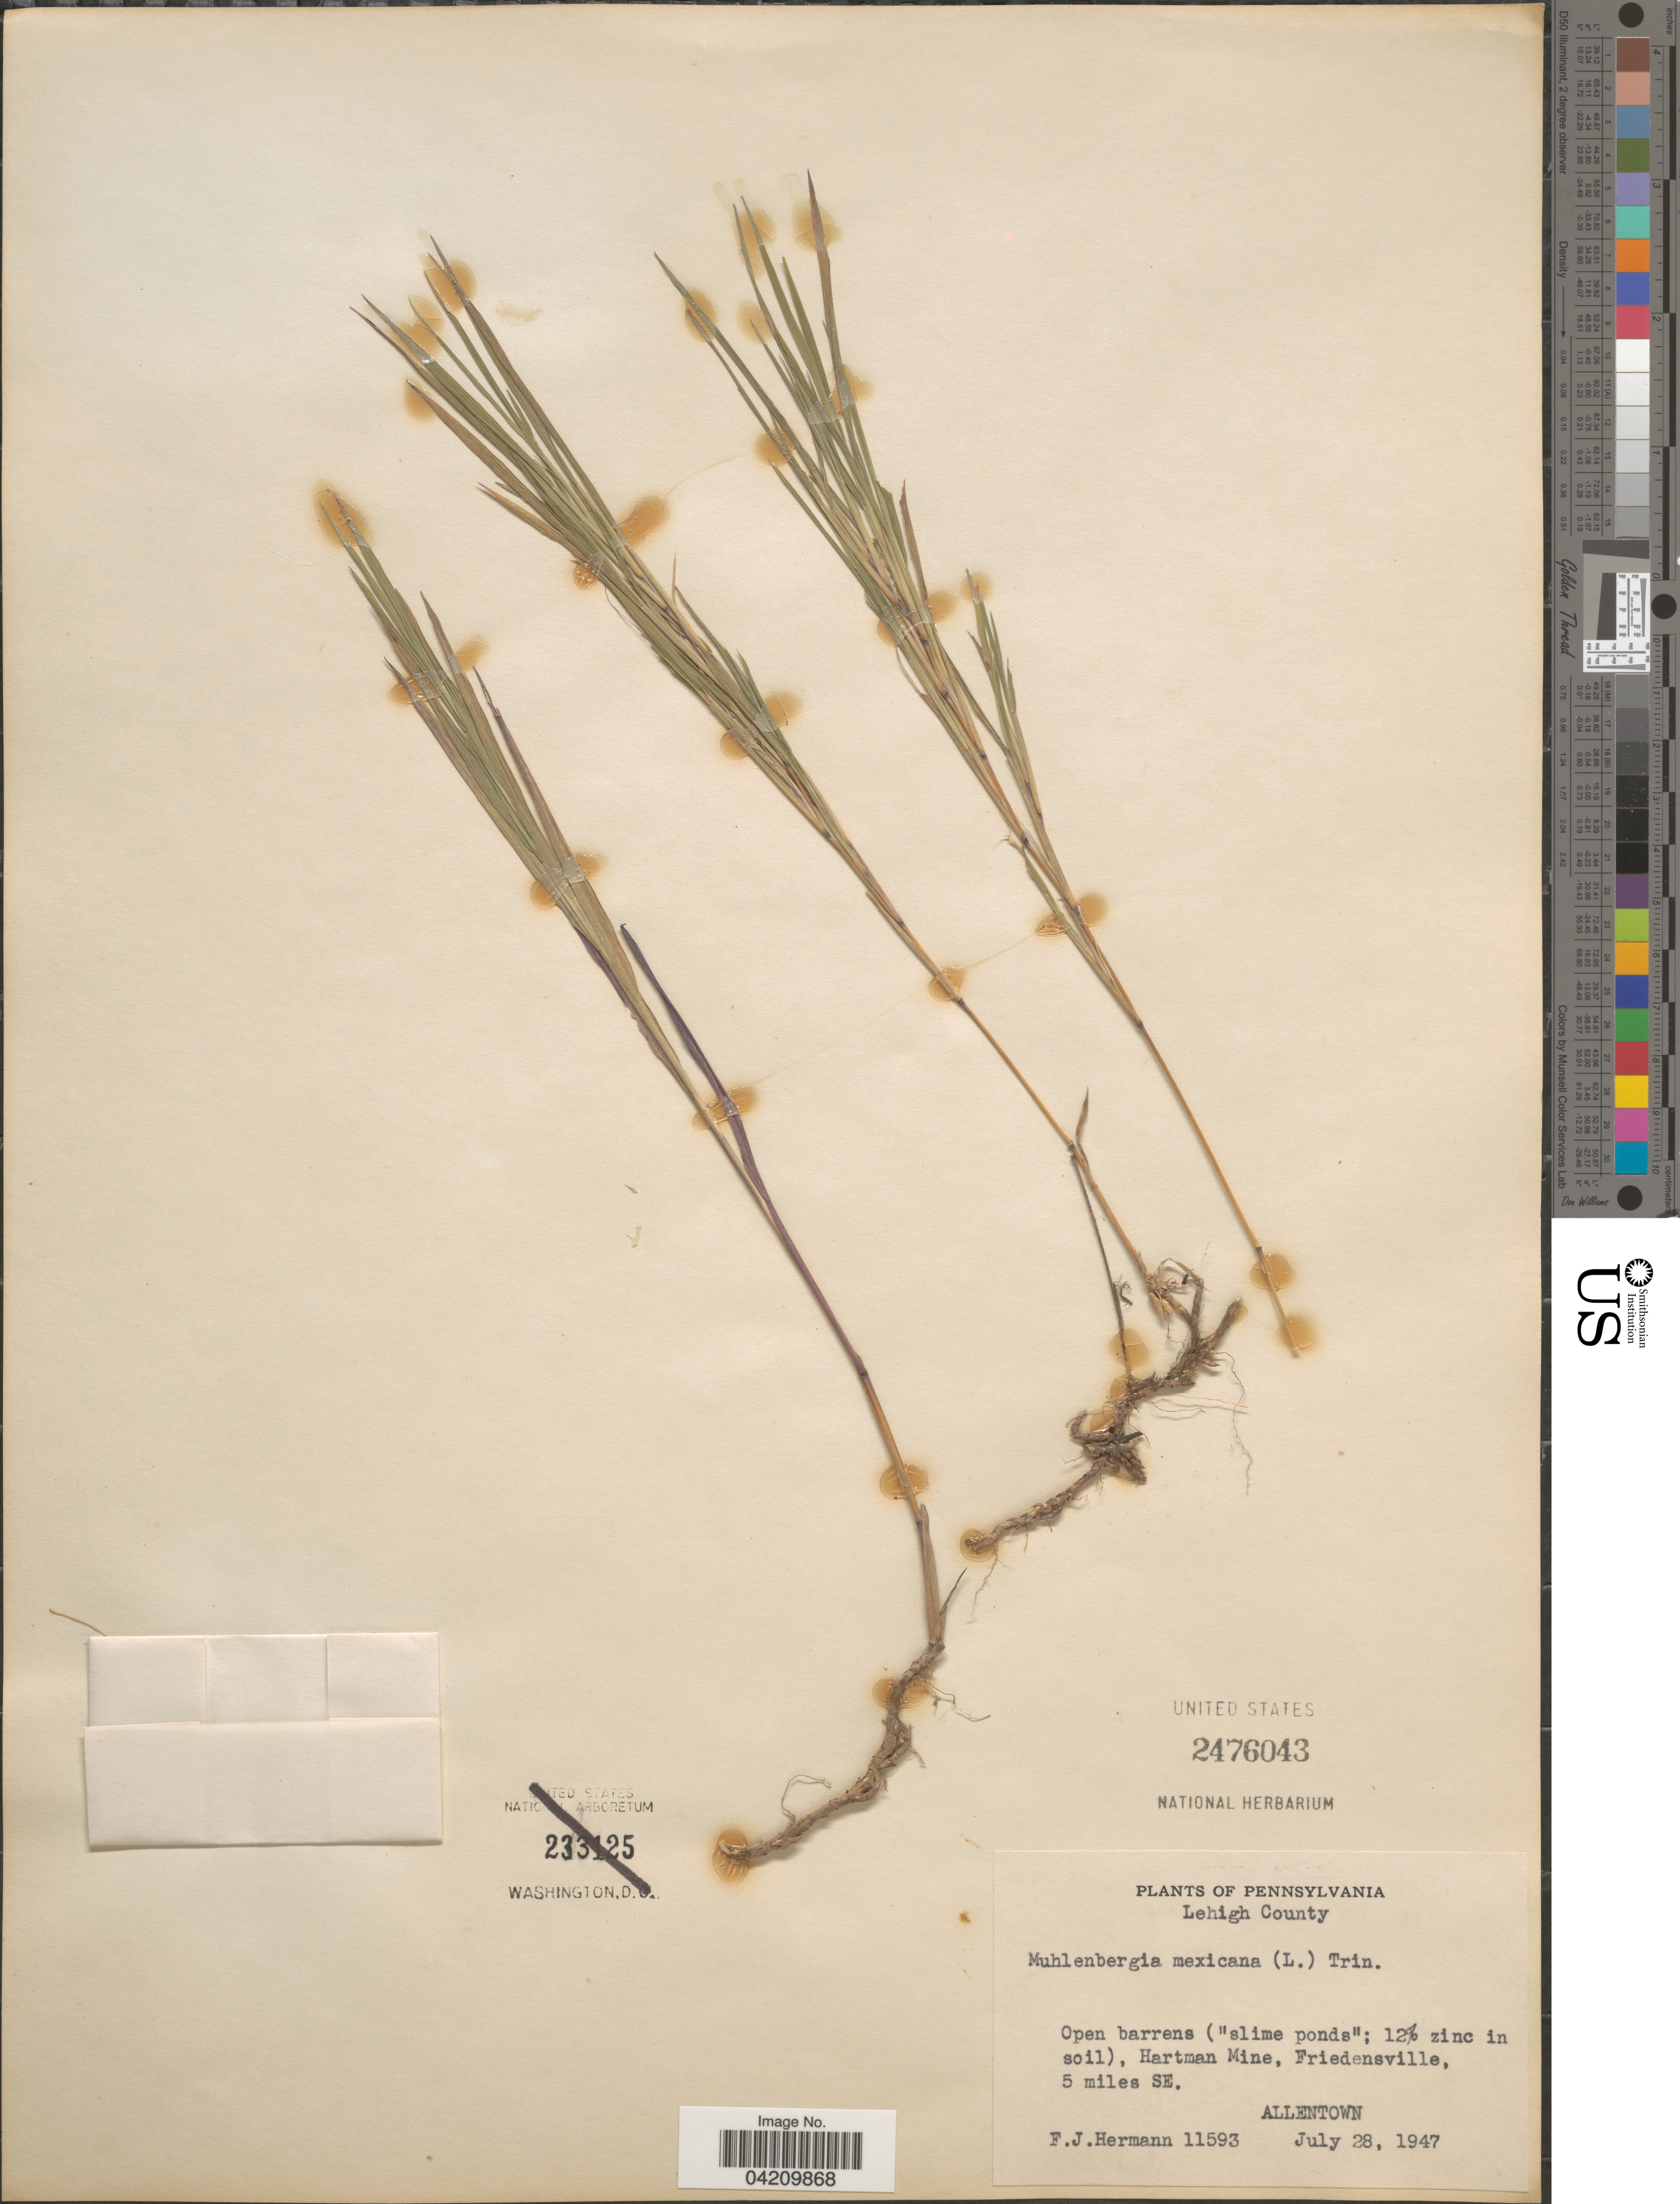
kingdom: Plantae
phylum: Tracheophyta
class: Liliopsida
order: Poales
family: Poaceae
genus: Muhlenbergia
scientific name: Muhlenbergia mexicana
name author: (L.) Trin.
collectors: F. J. Hermann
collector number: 11593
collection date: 1947-07-28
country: United States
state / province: Pennsylvania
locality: Lehigh County. Open barrens ("slime ponds": 12% zinc in soil), Hartman Mine, Friedensville, 5 miles SE. Allentown.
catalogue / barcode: US 2476043